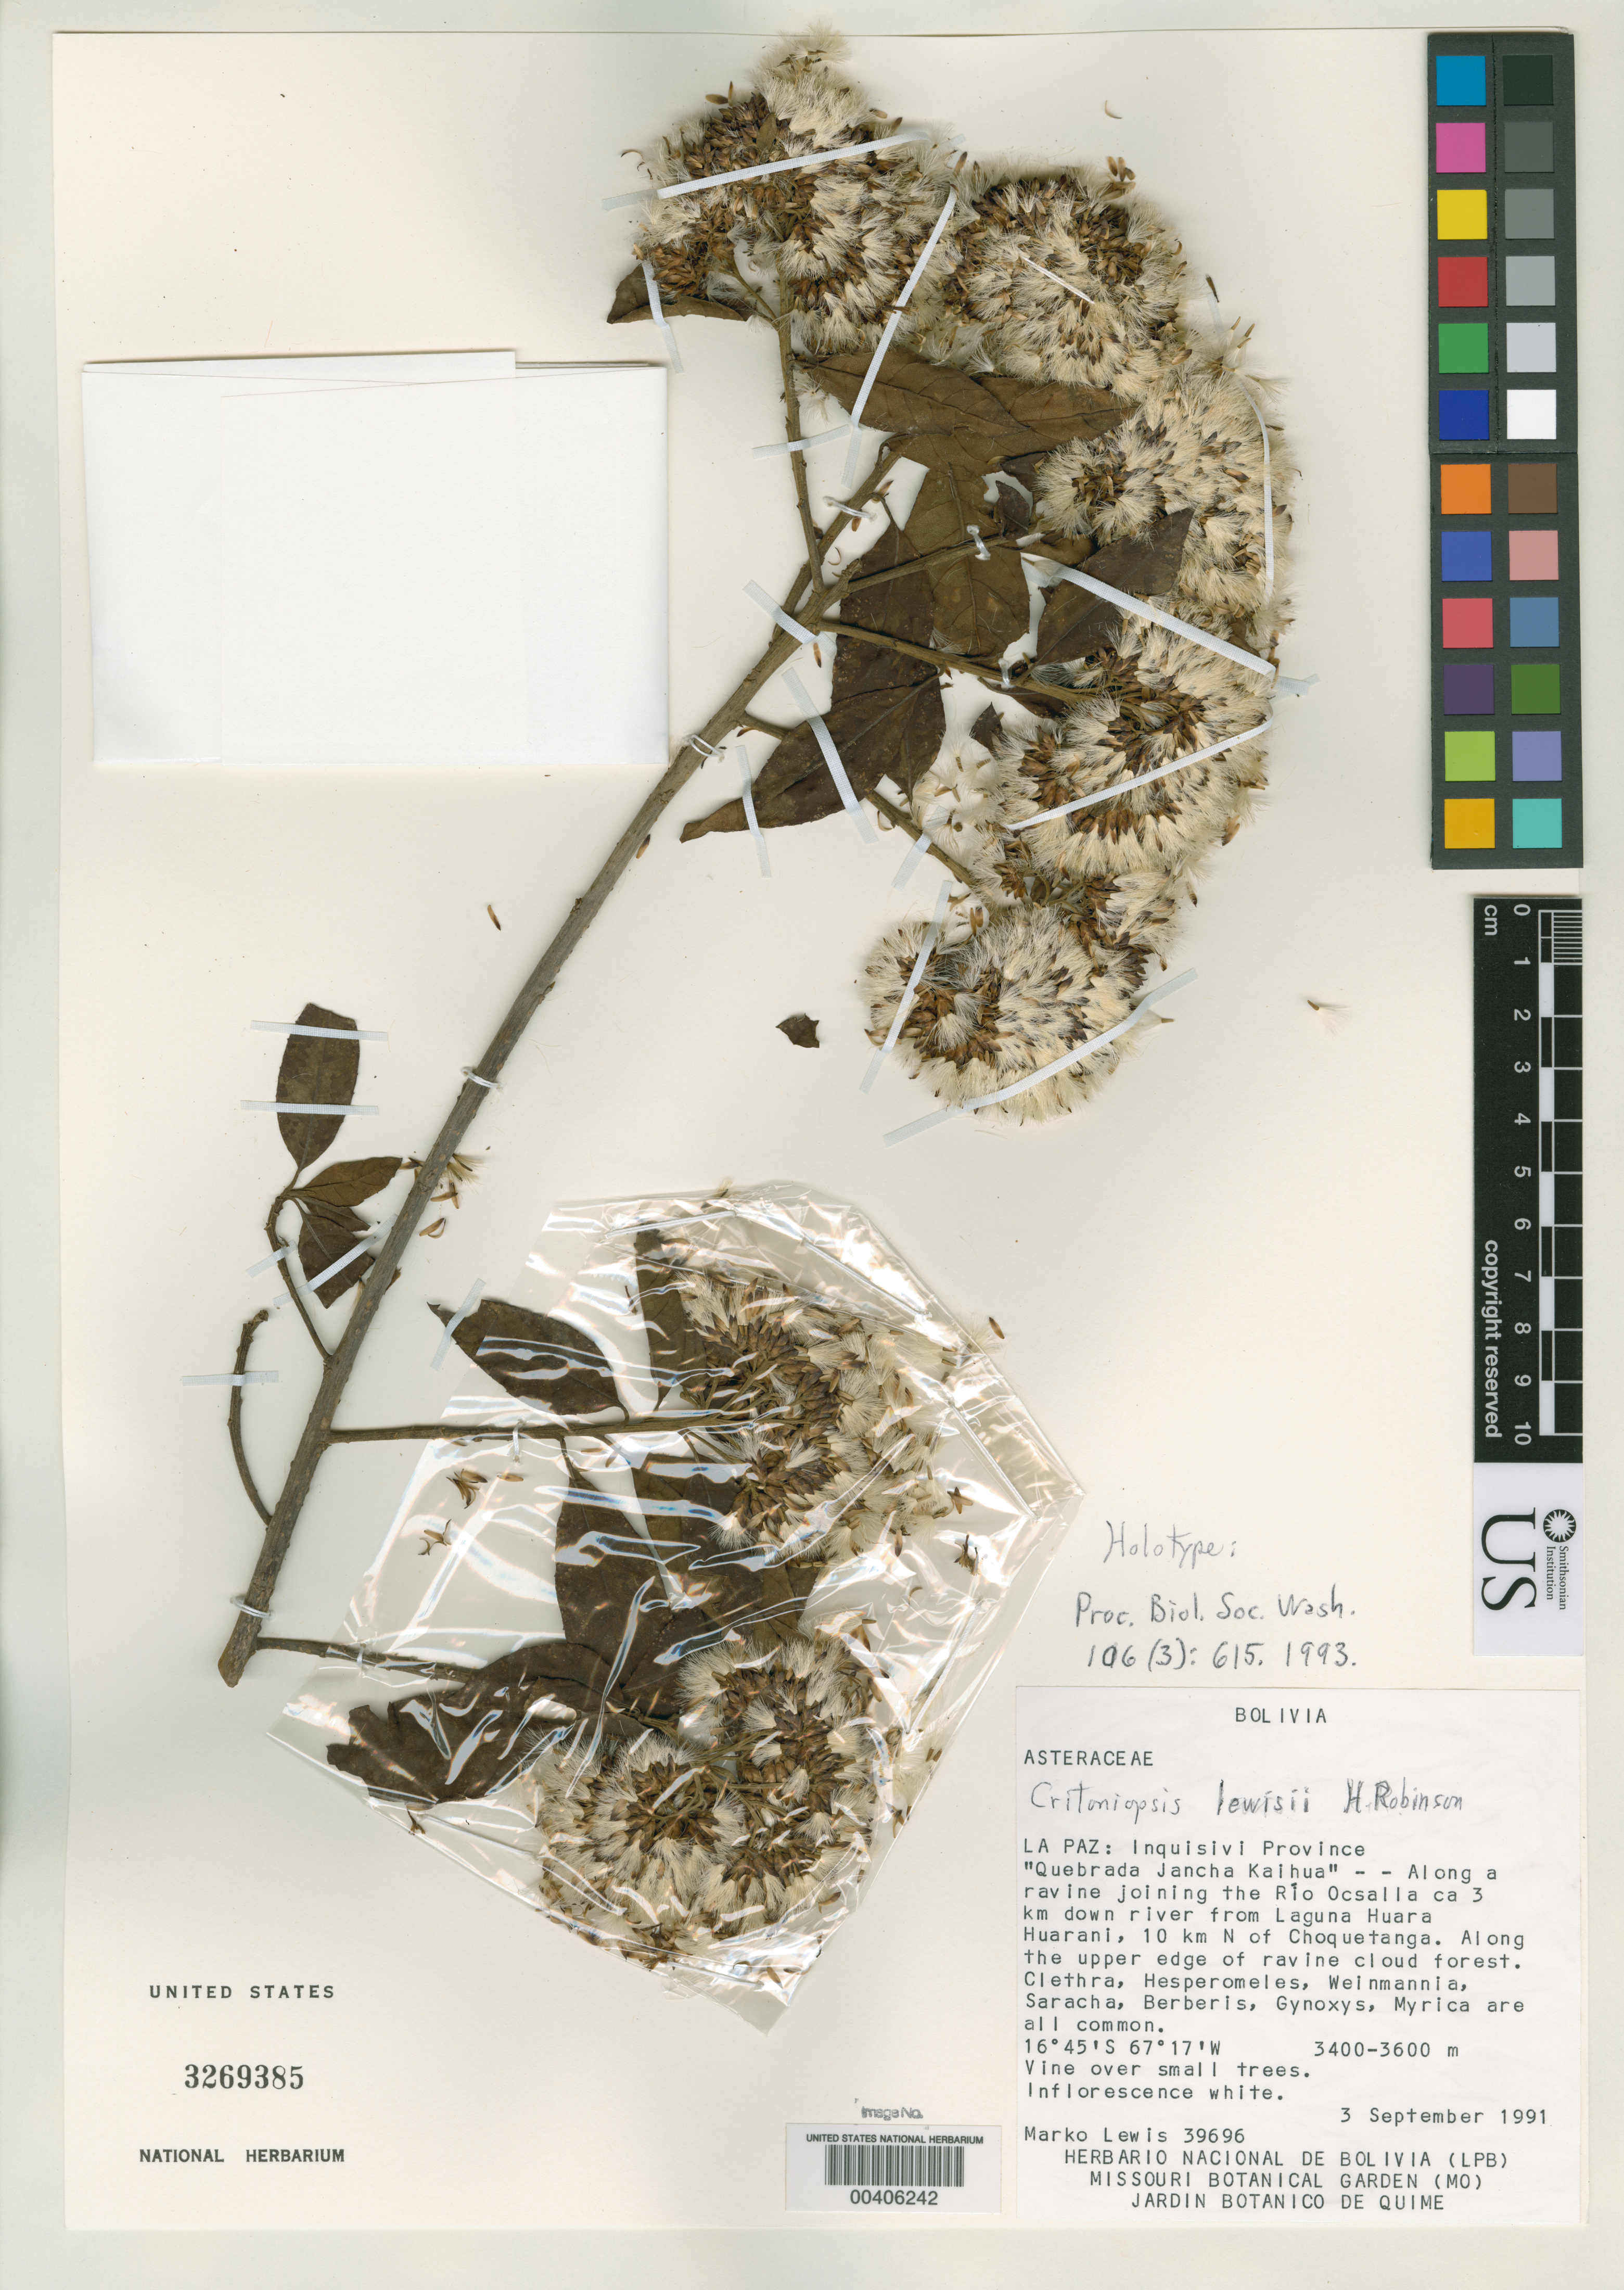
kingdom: Plantae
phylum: Tracheophyta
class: Magnoliopsida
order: Asterales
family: Asteraceae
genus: Critoniopsis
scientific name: Critoniopsis lewisii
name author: H. Rob.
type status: Holotype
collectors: M. E. Lewis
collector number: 39696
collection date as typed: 03 Sep 1991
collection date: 1991-09-03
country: Bolivia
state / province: La Paz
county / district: Inquisivi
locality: Quebrada Jancha Kaihua, Rio Oscalla ca 3 km down River from Laguna Huara Huarani, 10 km N of Choquetanga.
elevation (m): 3400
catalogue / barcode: US 3269385